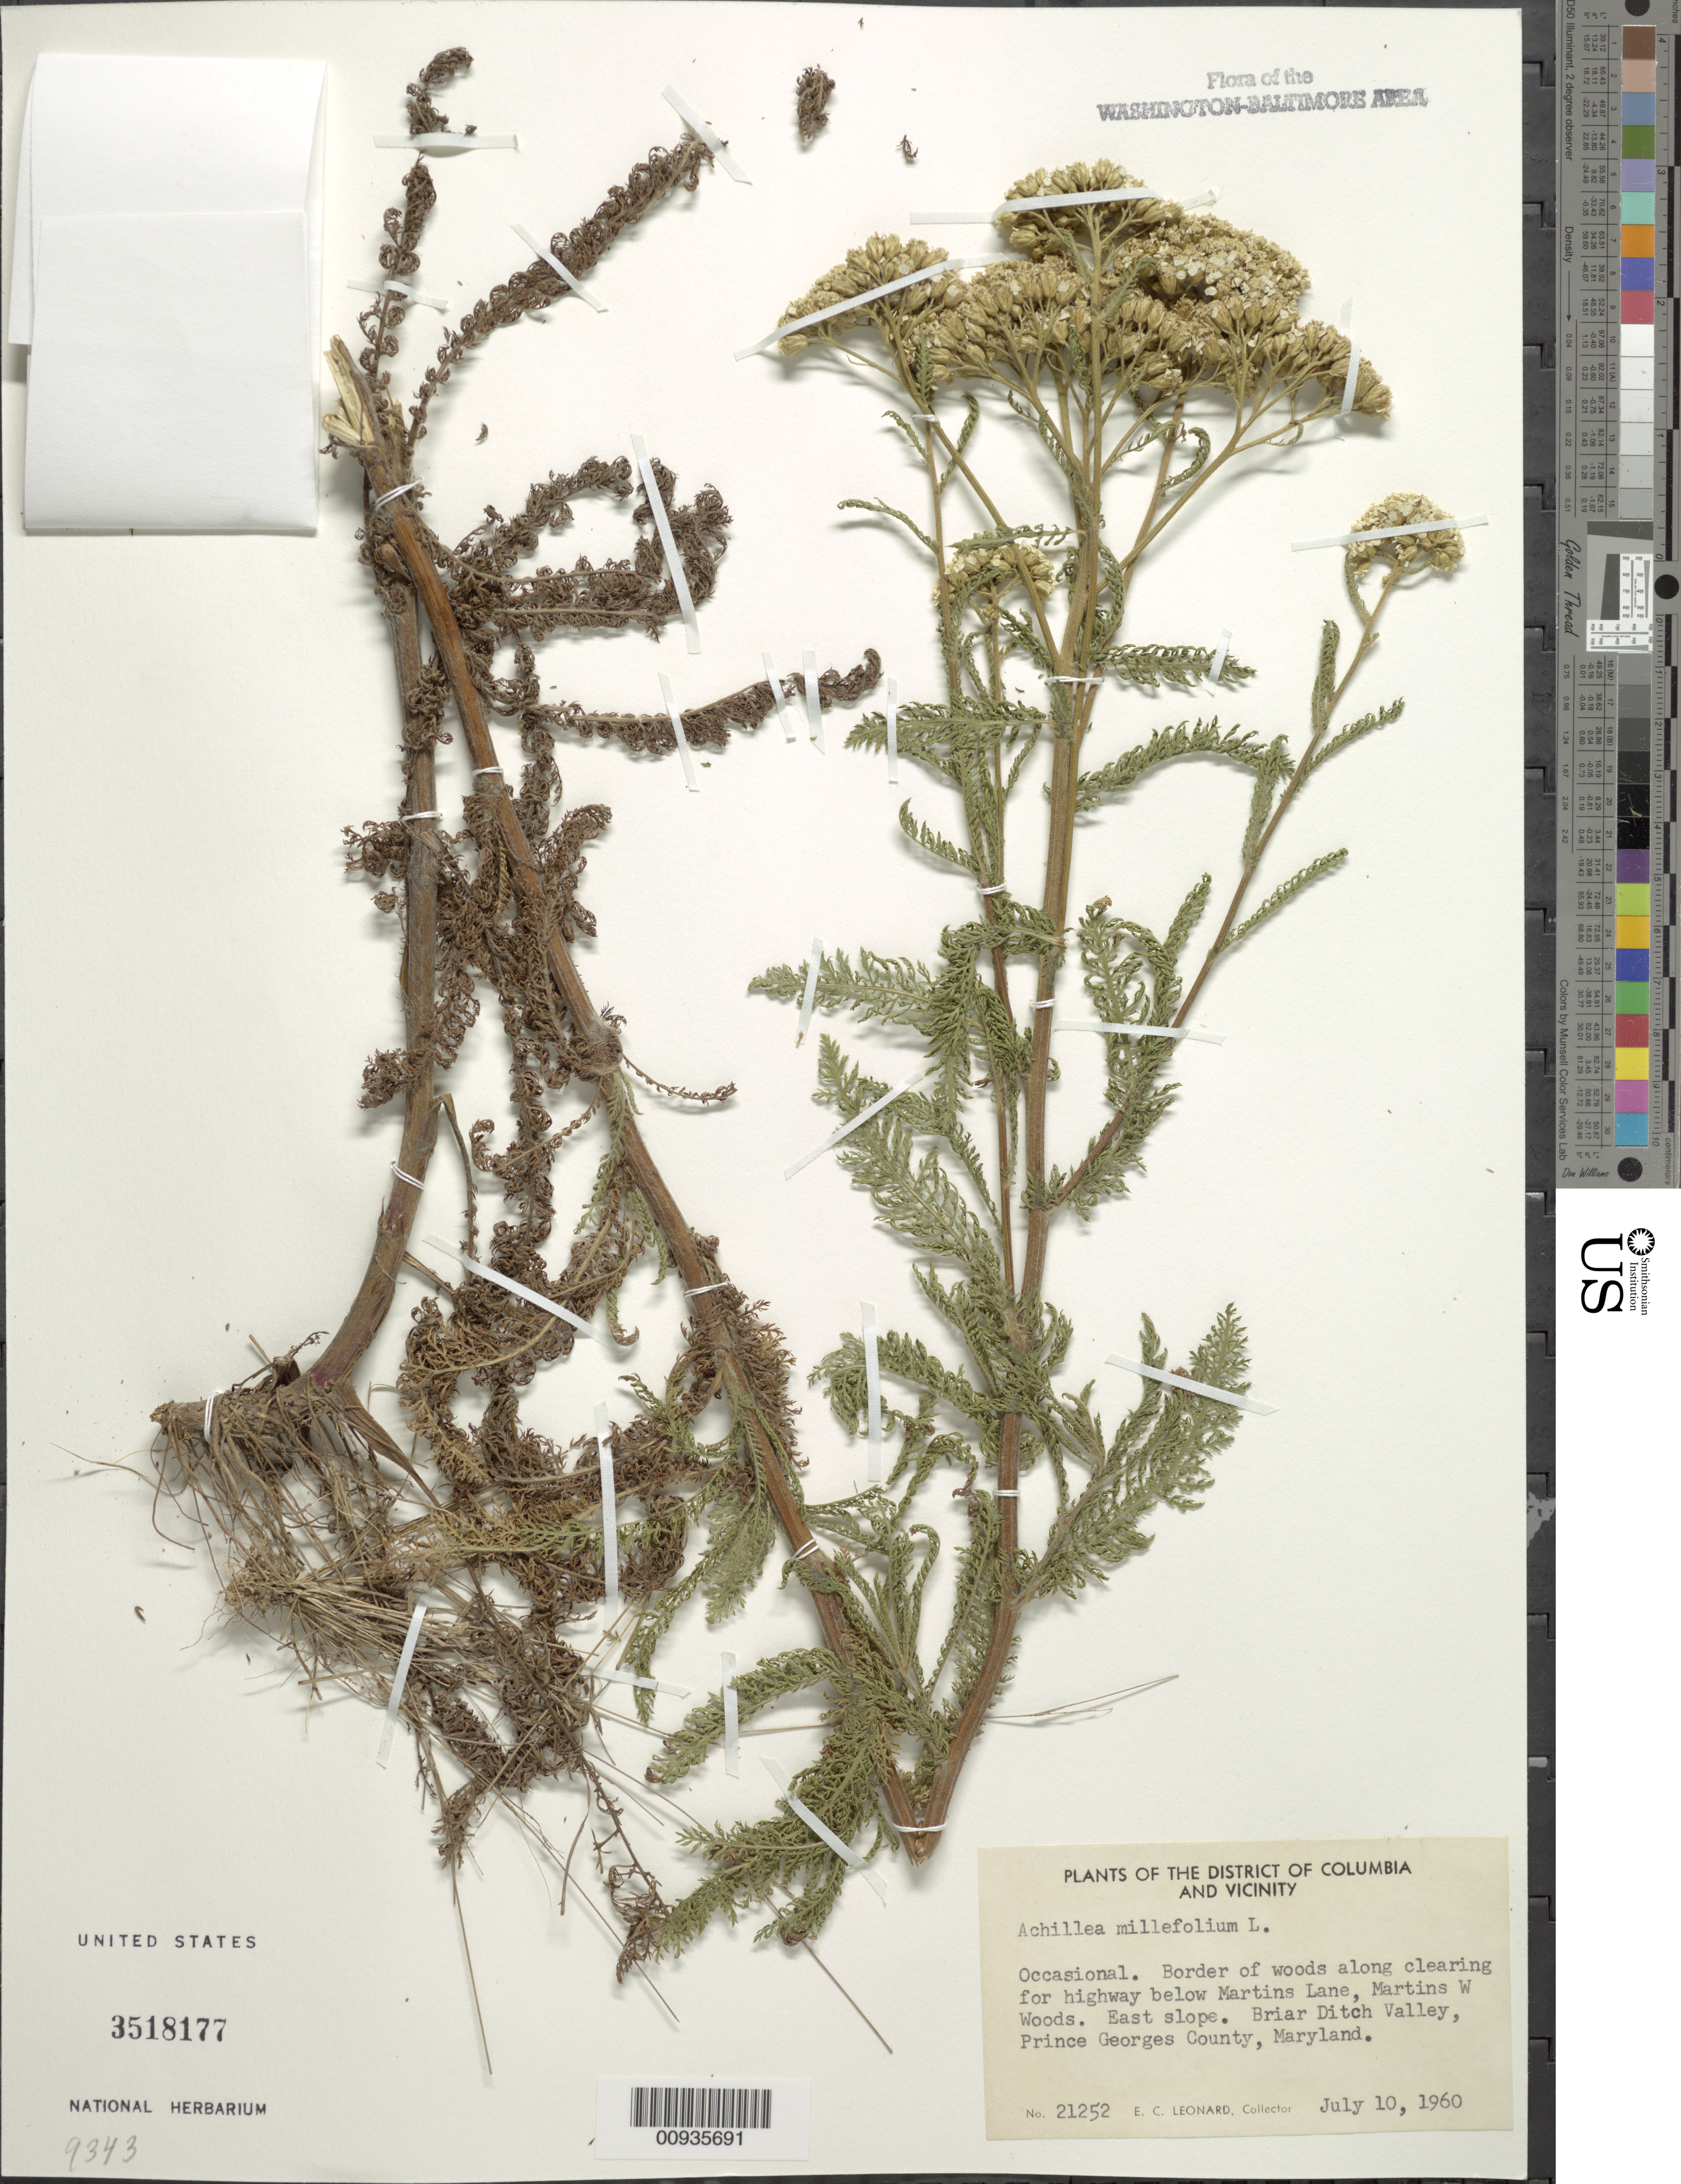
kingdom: Plantae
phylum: Tracheophyta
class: Magnoliopsida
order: Asterales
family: Asteraceae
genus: Achillea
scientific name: Achillea millefolium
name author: L.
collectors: E. C. Leonard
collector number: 21252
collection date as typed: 10 Jul 1960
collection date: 1960-07-10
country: United States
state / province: Maryland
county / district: Prince George's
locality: east bank of Briar Ditch Valley, Martins Lane in Martins Woods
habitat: border of woods along clearing for highway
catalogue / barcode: US 3518177